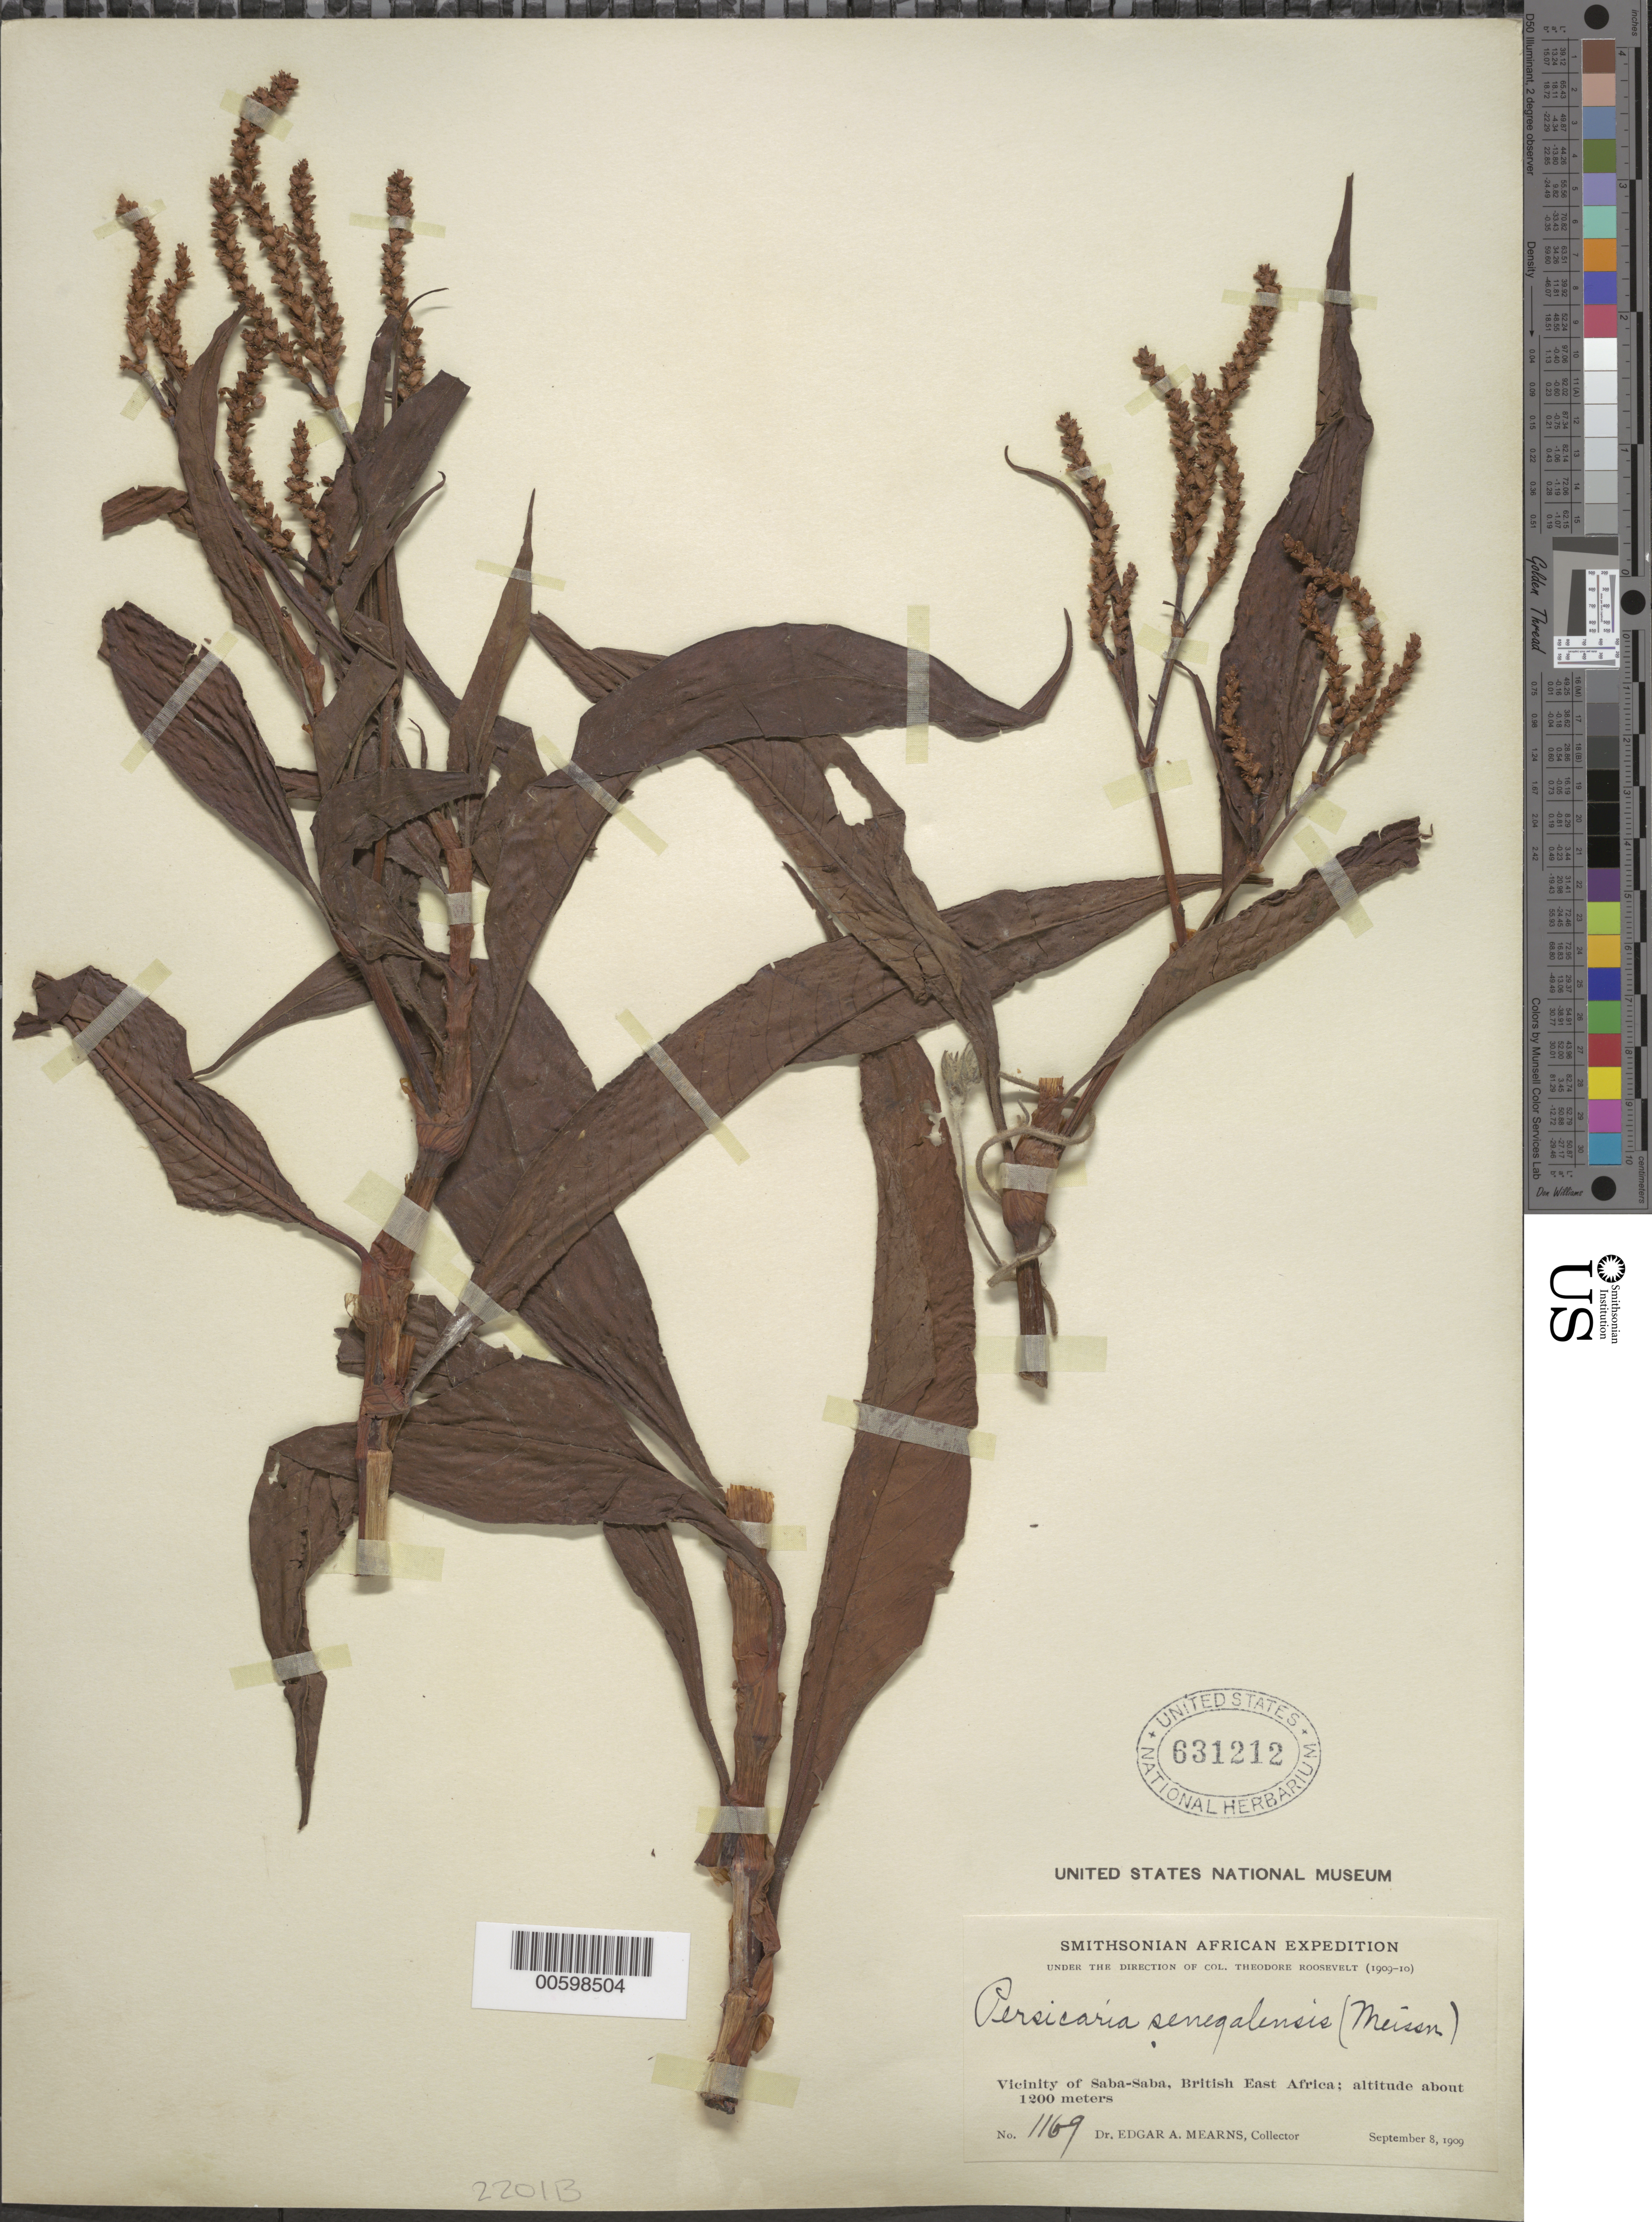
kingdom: Plantae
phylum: Tracheophyta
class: Magnoliopsida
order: Caryophyllales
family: Polygonaceae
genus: Persicaria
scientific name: Persicaria senegalensis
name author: Meisn.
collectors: E. A. Mearns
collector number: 1169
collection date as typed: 08 Sep 1909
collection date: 1909-09-08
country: Kenya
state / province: Murang'a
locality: Vicinity of Saba Saba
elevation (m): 1200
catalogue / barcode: US 631212